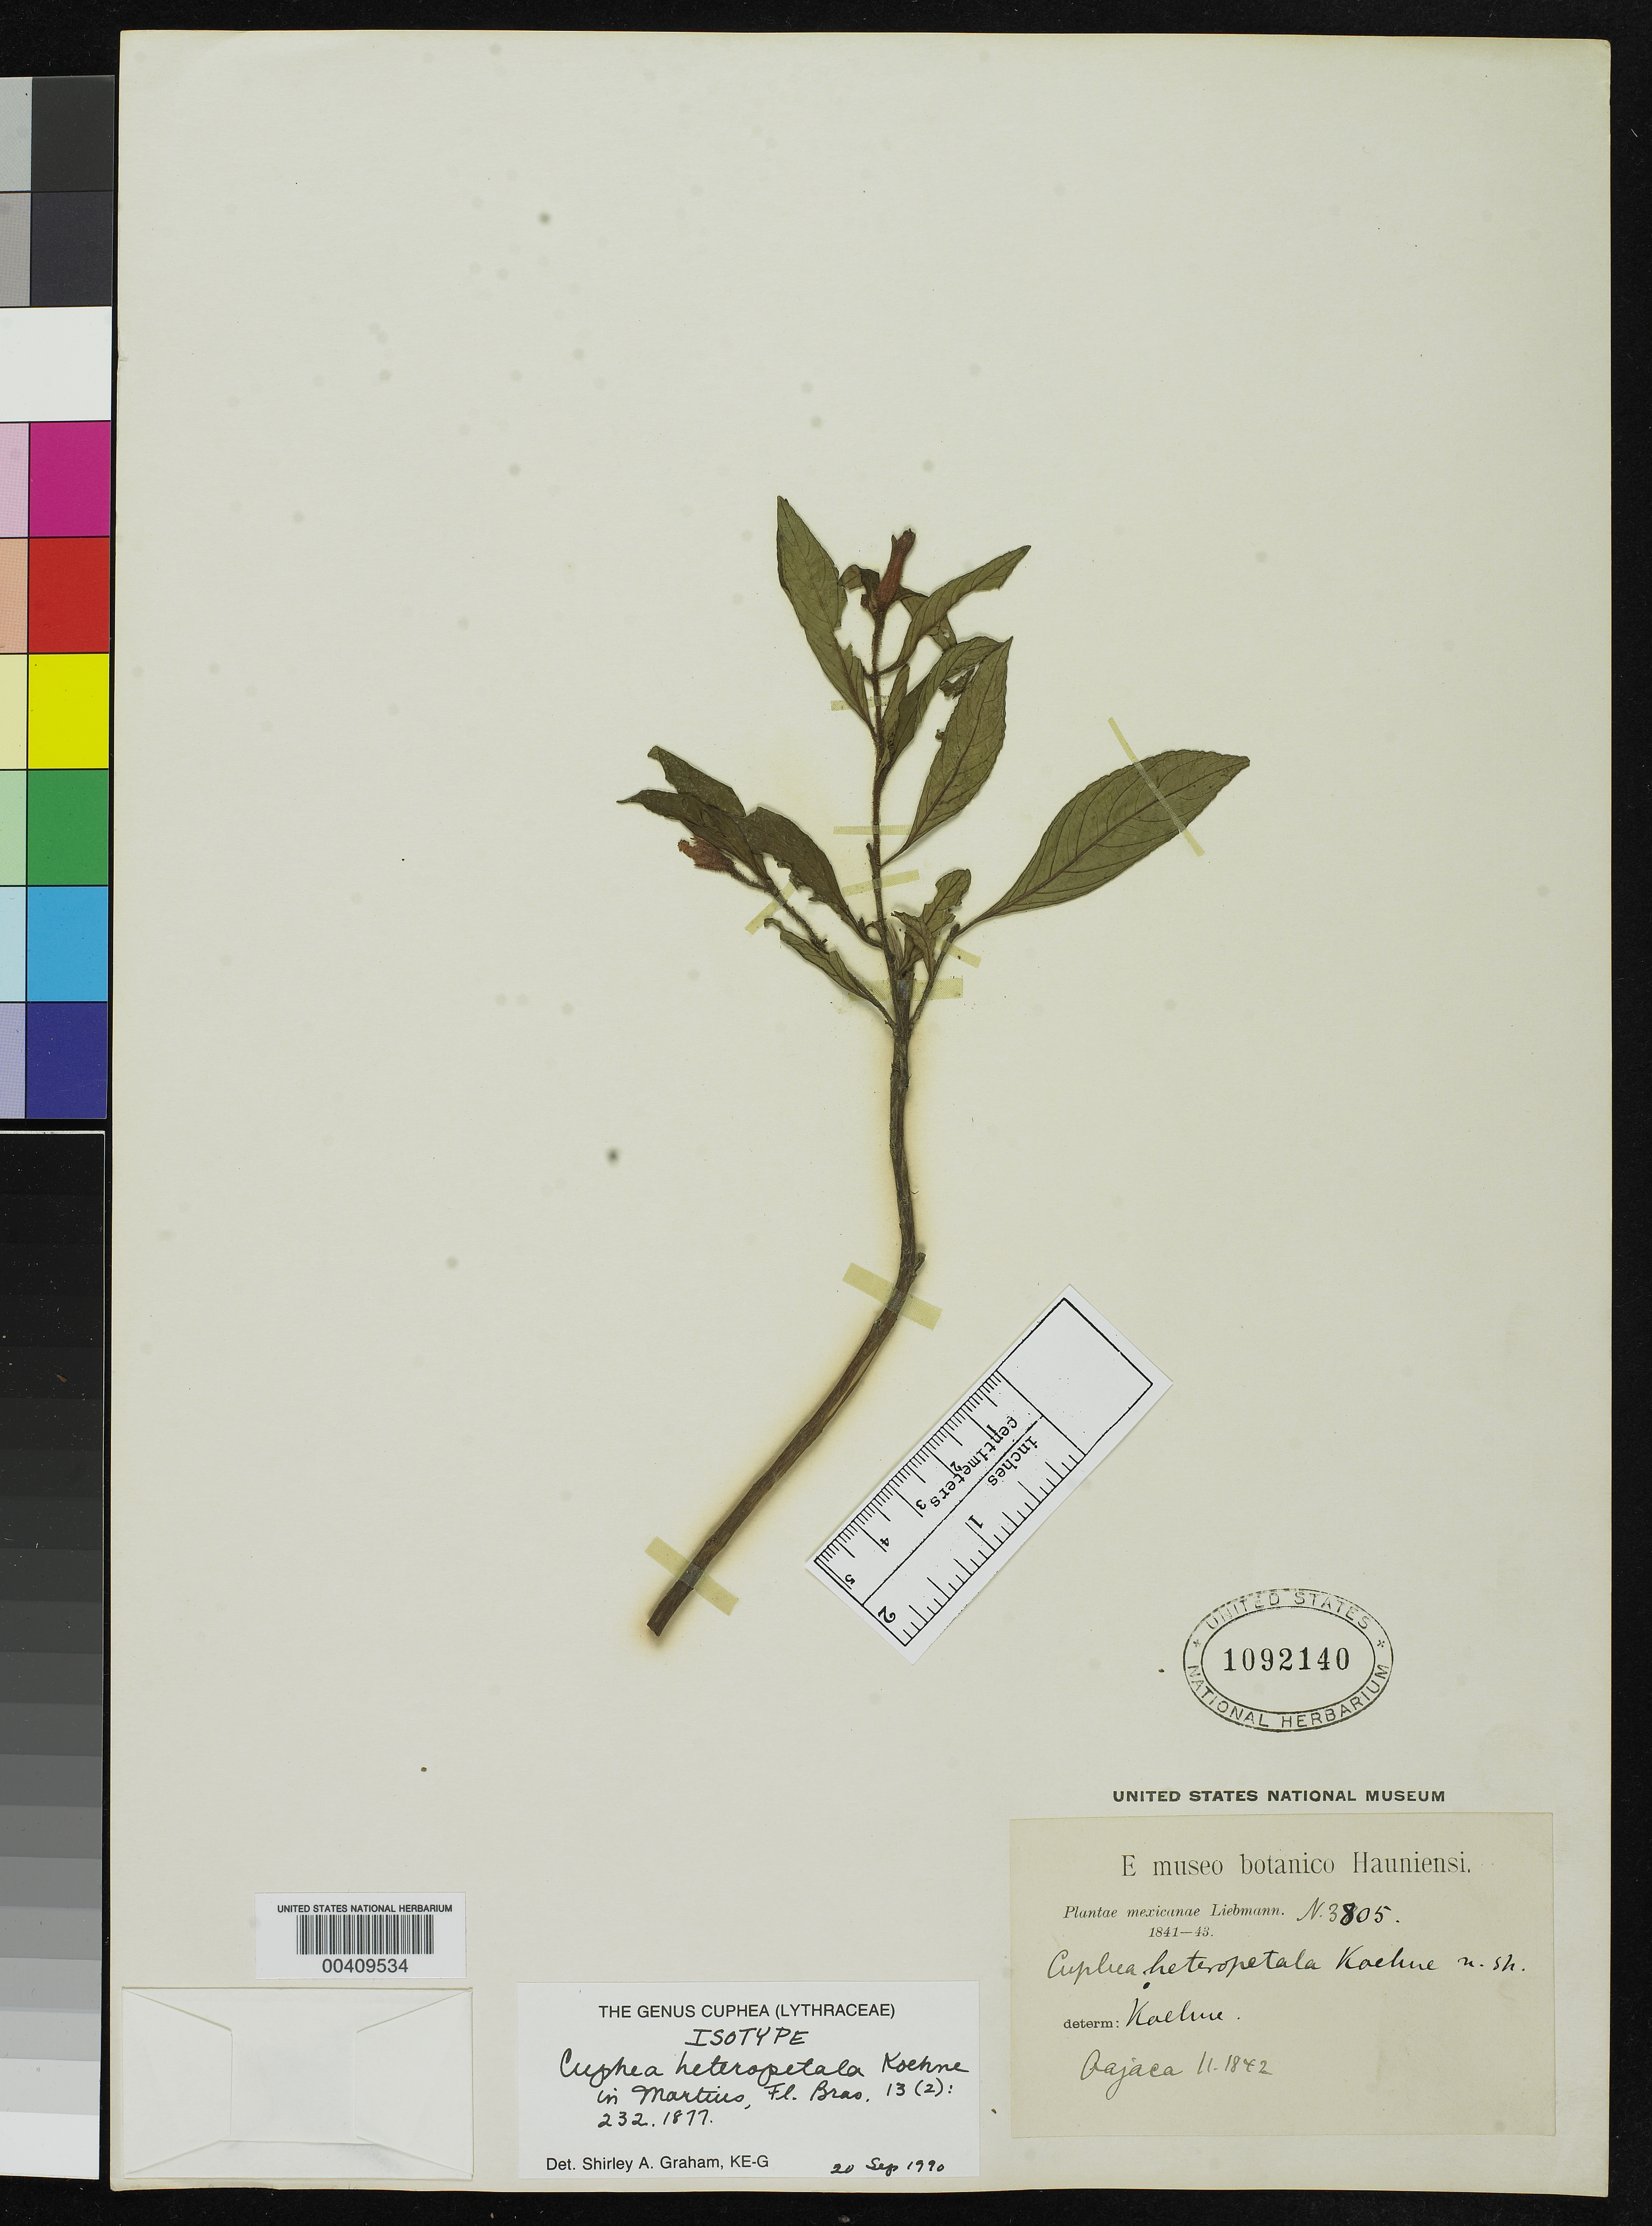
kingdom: Plantae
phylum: Tracheophyta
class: Magnoliopsida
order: Myrtales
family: Lythraceae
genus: Cuphea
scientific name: Cuphea heteropetala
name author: Koehne in Mart.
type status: Possible Isotype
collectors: F. M. Liebmann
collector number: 3805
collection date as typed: Nov 1842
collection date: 1842-11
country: Mexico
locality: Pajaca.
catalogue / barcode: US 1092140